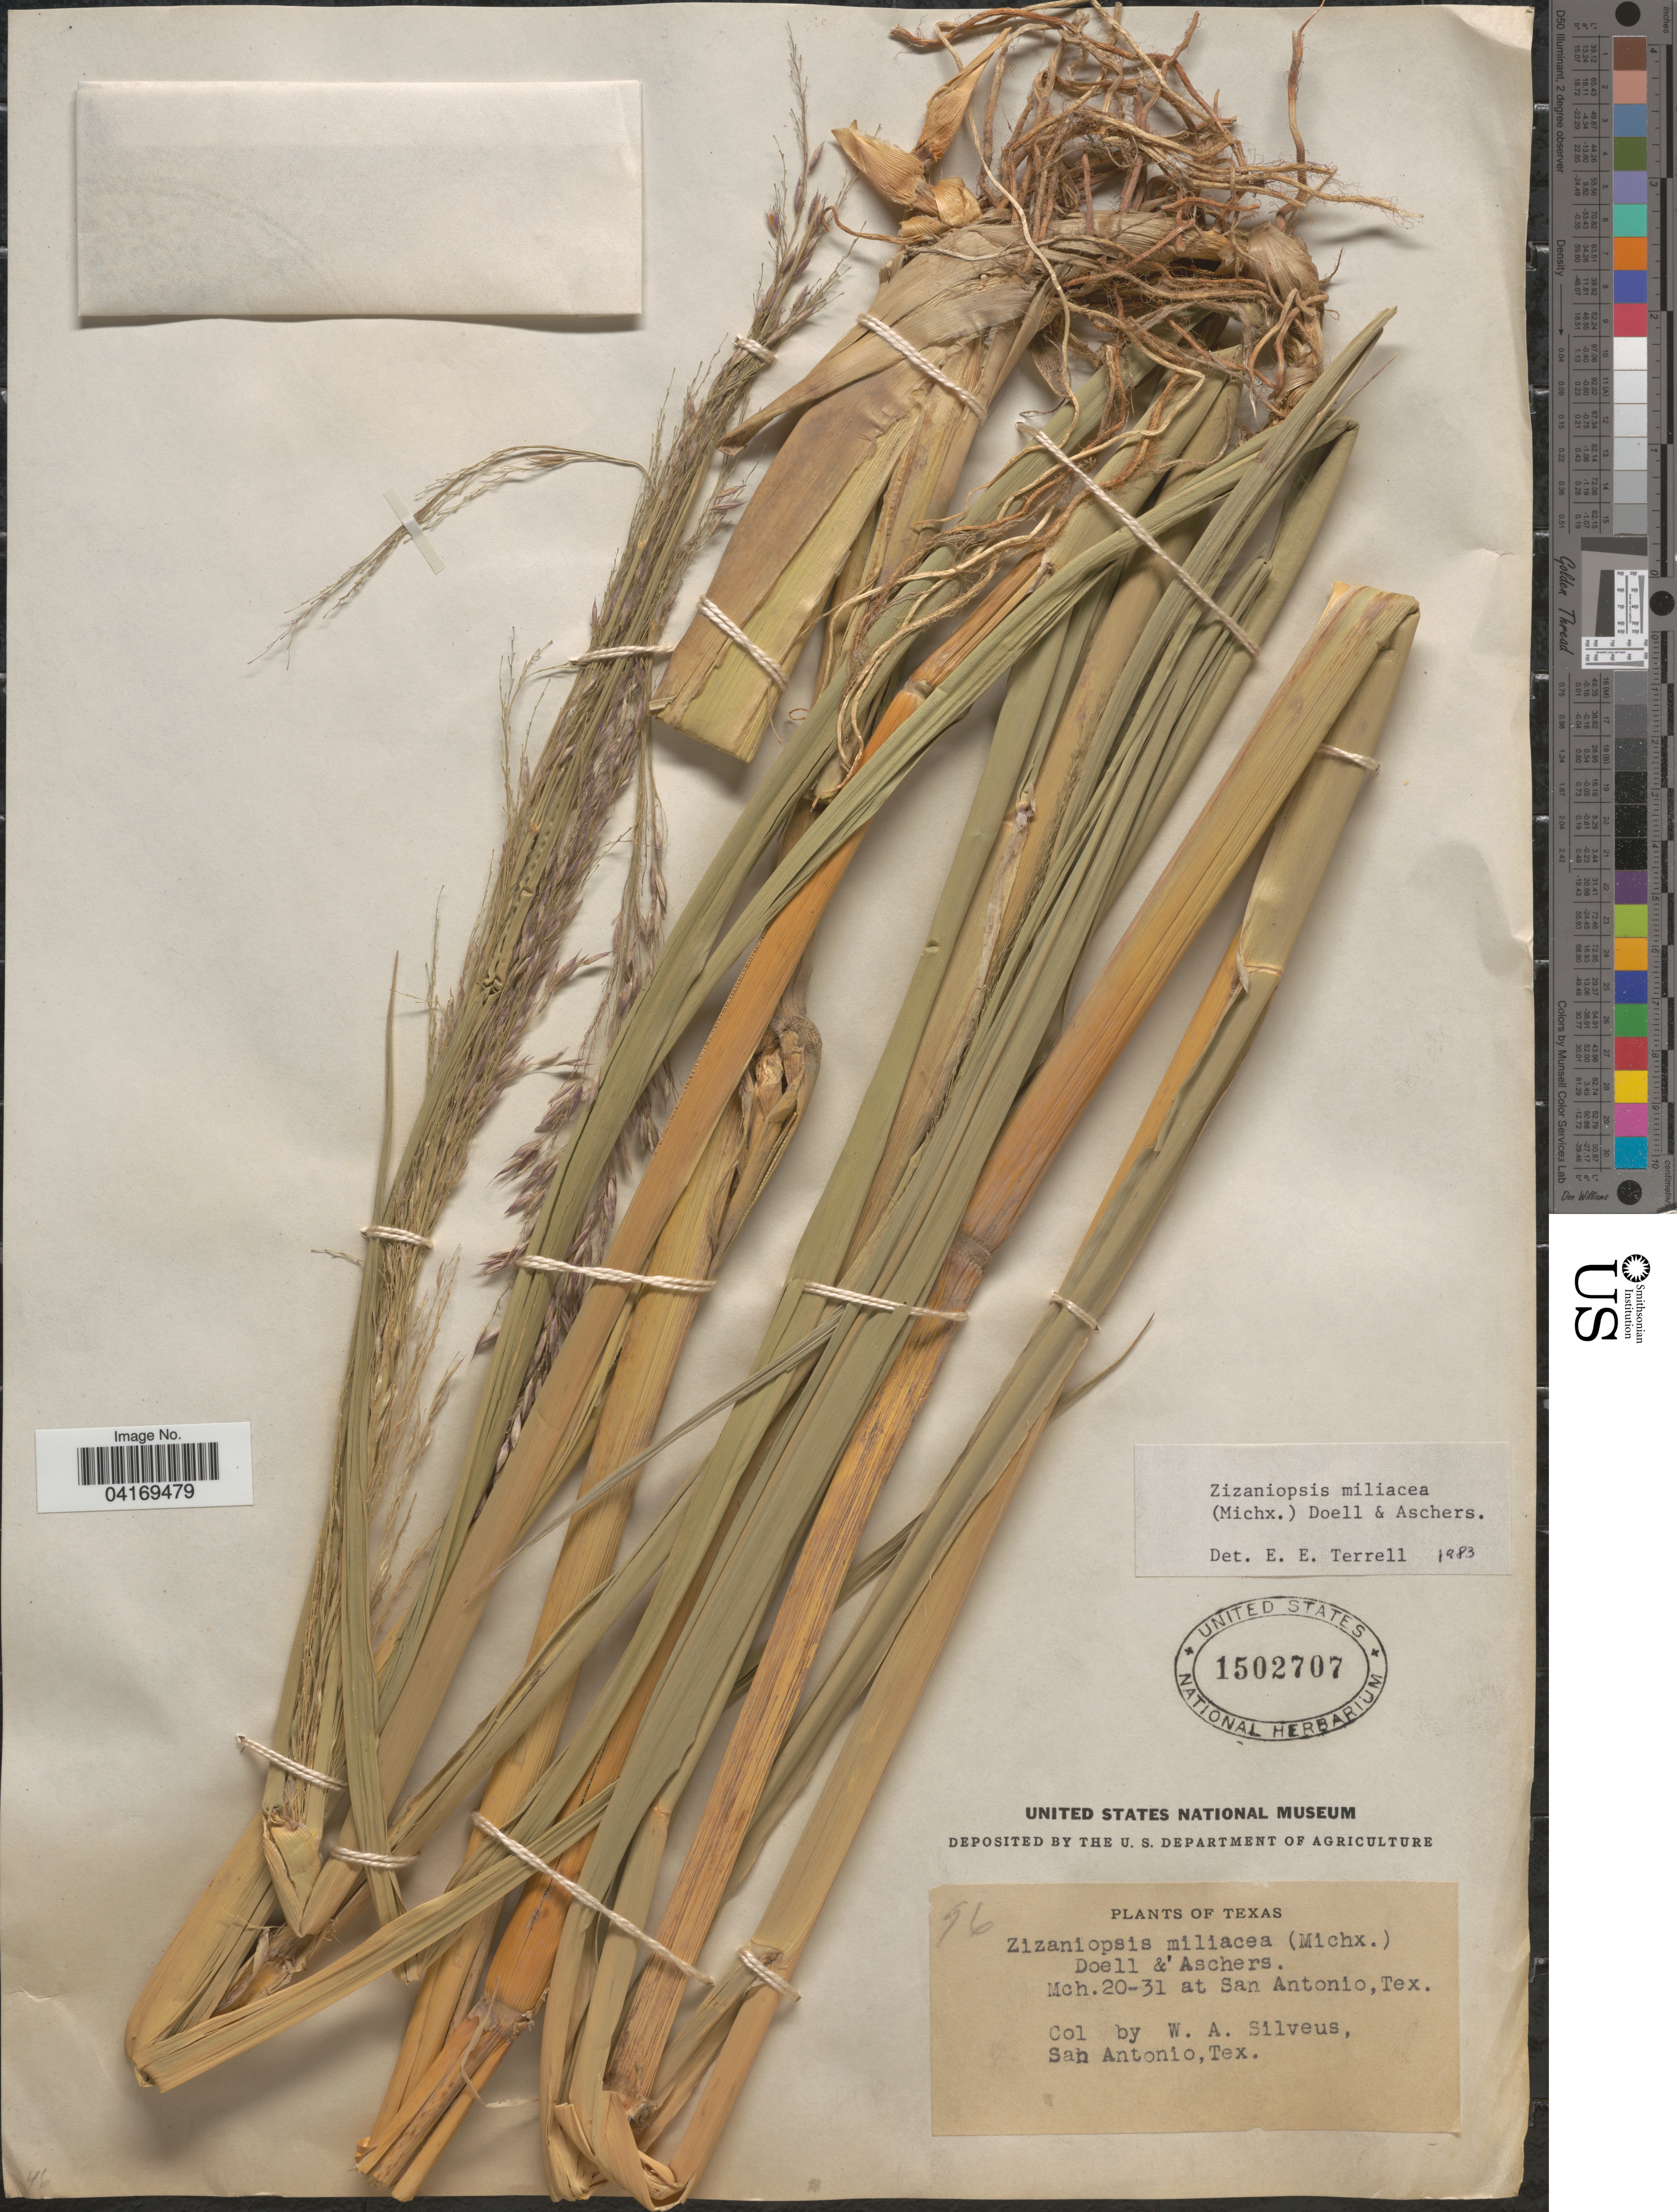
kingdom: Plantae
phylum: Tracheophyta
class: Liliopsida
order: Poales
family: Poaceae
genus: Zizaniopsis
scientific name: Zizaniopsis miliacea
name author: (Michx.) Döll & Asch.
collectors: W. Silveus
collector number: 76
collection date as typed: Transcribed d/m/y: 20/3/31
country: United States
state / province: Texas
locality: At San Antonio.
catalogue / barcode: US 1502707